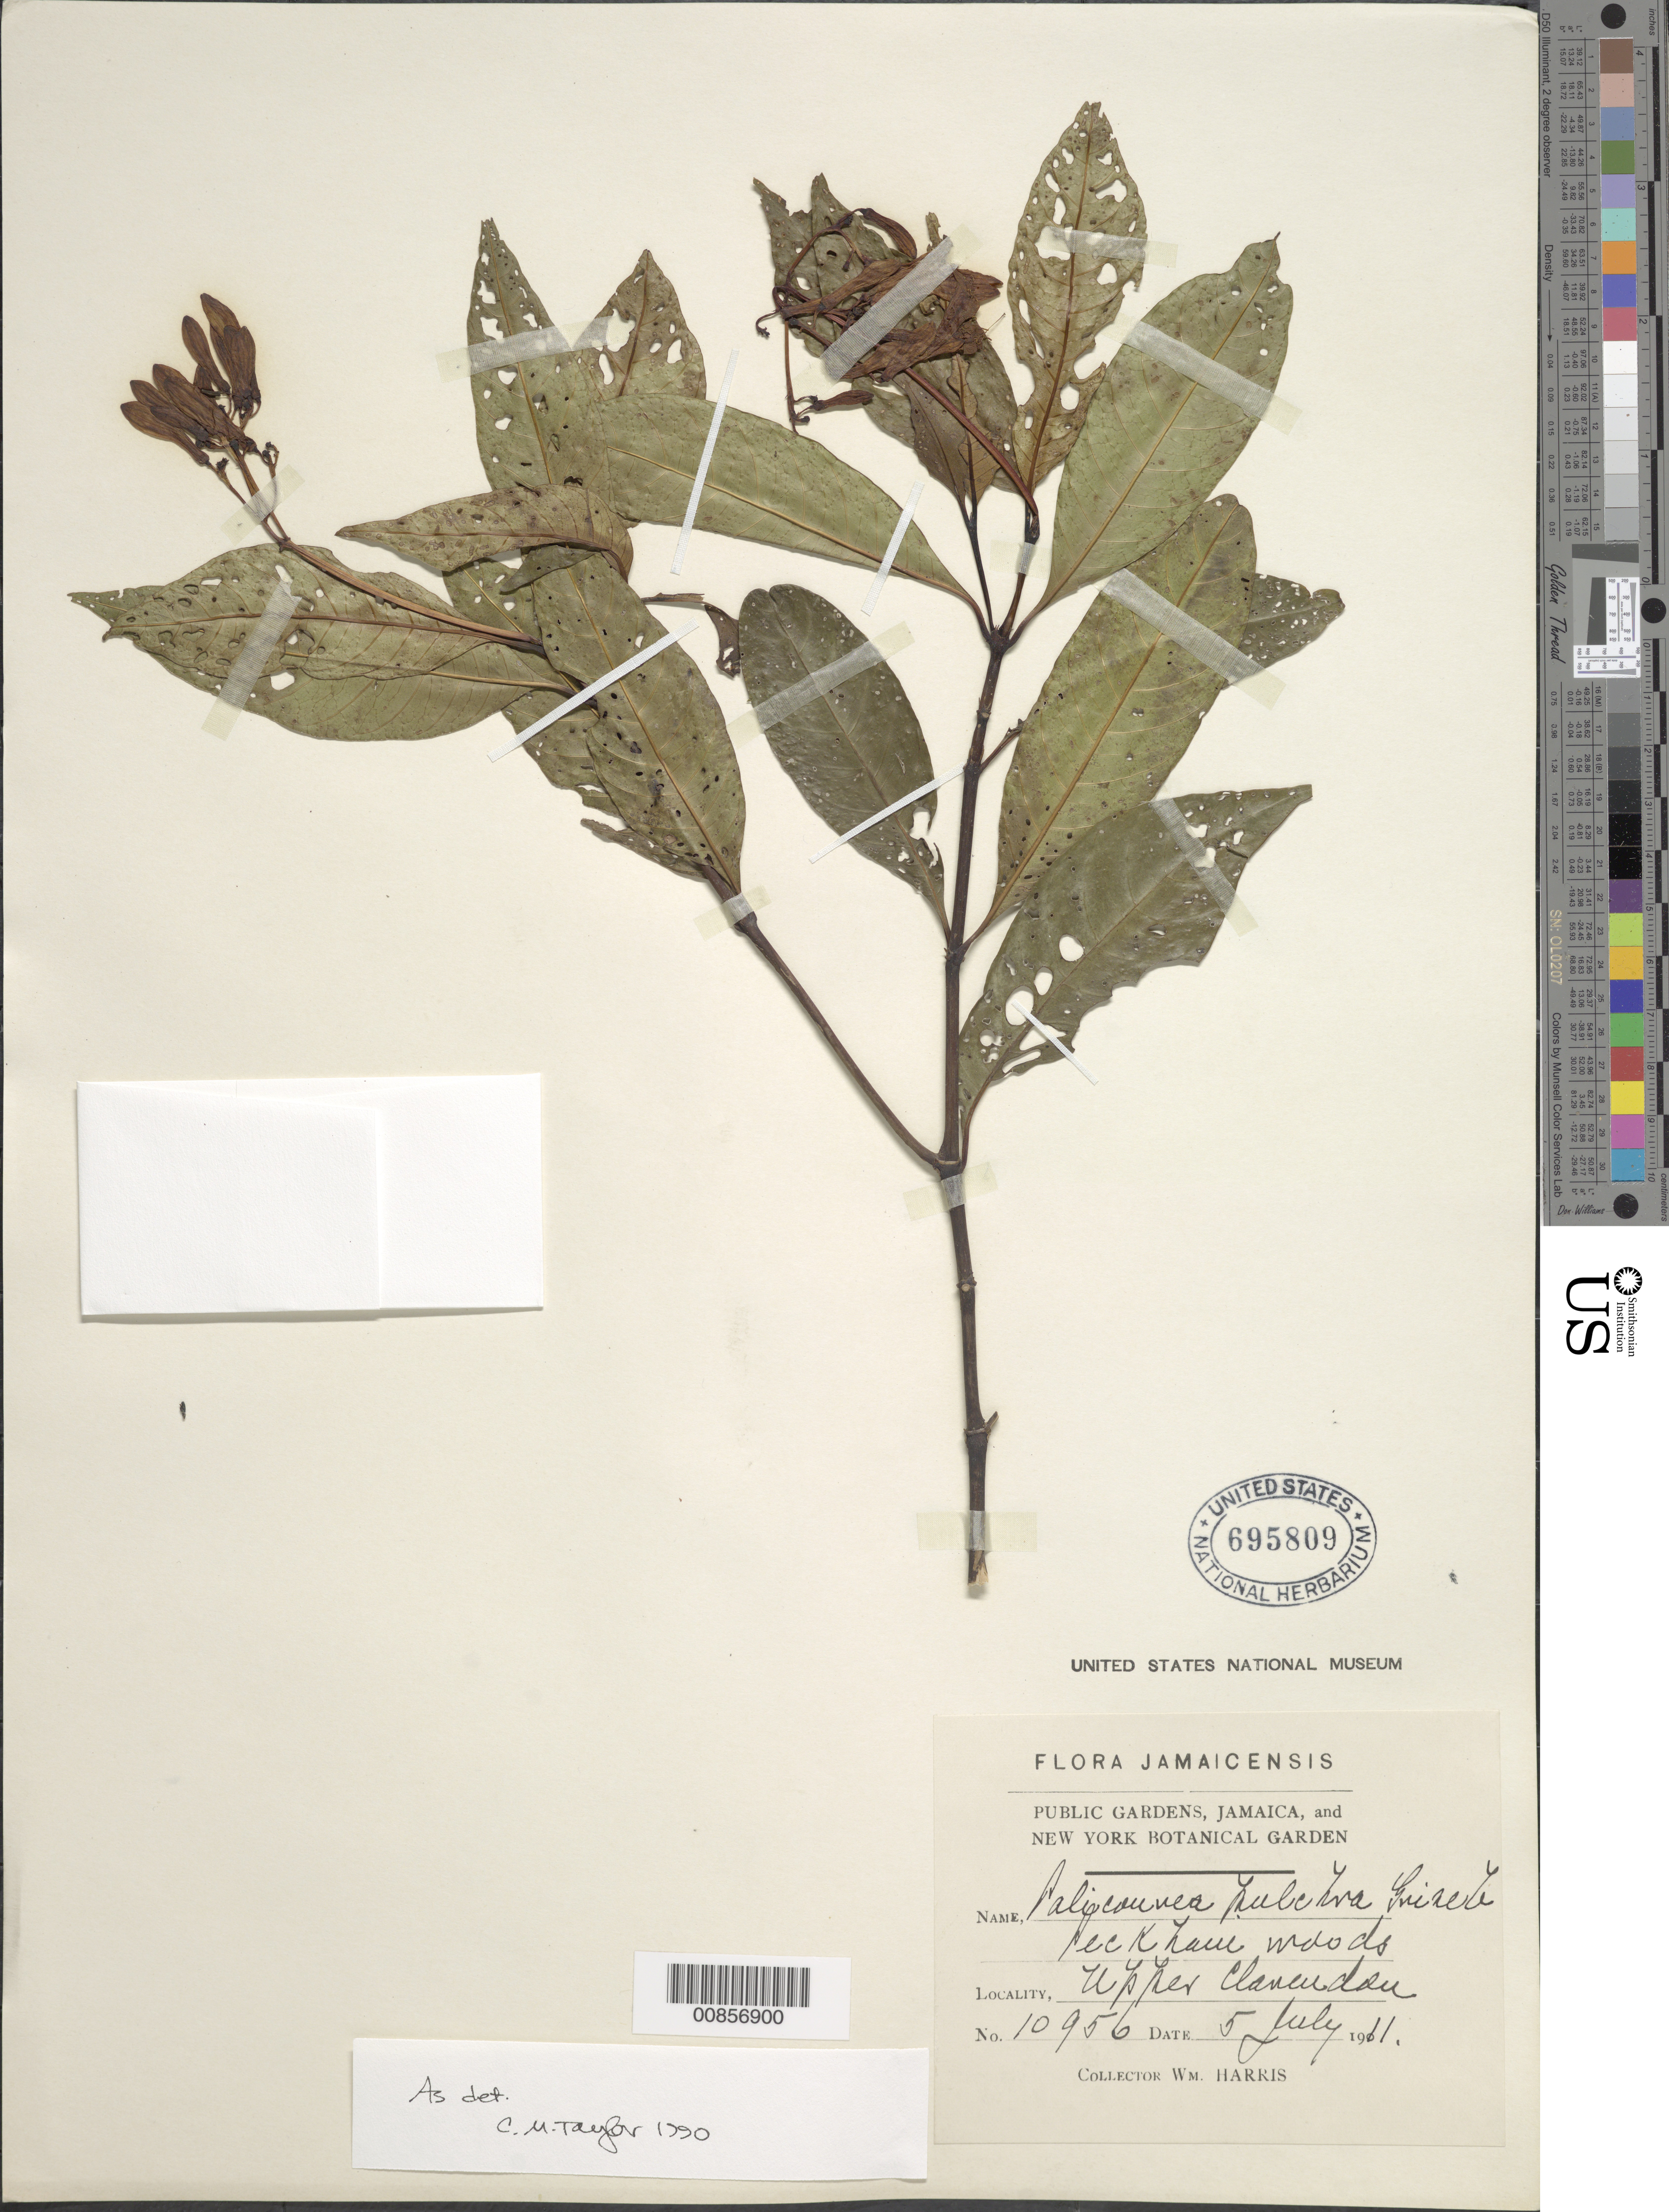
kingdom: Plantae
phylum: Tracheophyta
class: Magnoliopsida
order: Gentianales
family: Rubiaceae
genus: Palicourea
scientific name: Palicourea pulchra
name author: Griseb.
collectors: W. H. Harris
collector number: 10956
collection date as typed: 05 Jul 1911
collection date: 1911-07-05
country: Jamaica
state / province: Clarendon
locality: Peckham Woods, Upper Clarendon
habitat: Woods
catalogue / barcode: US 695809